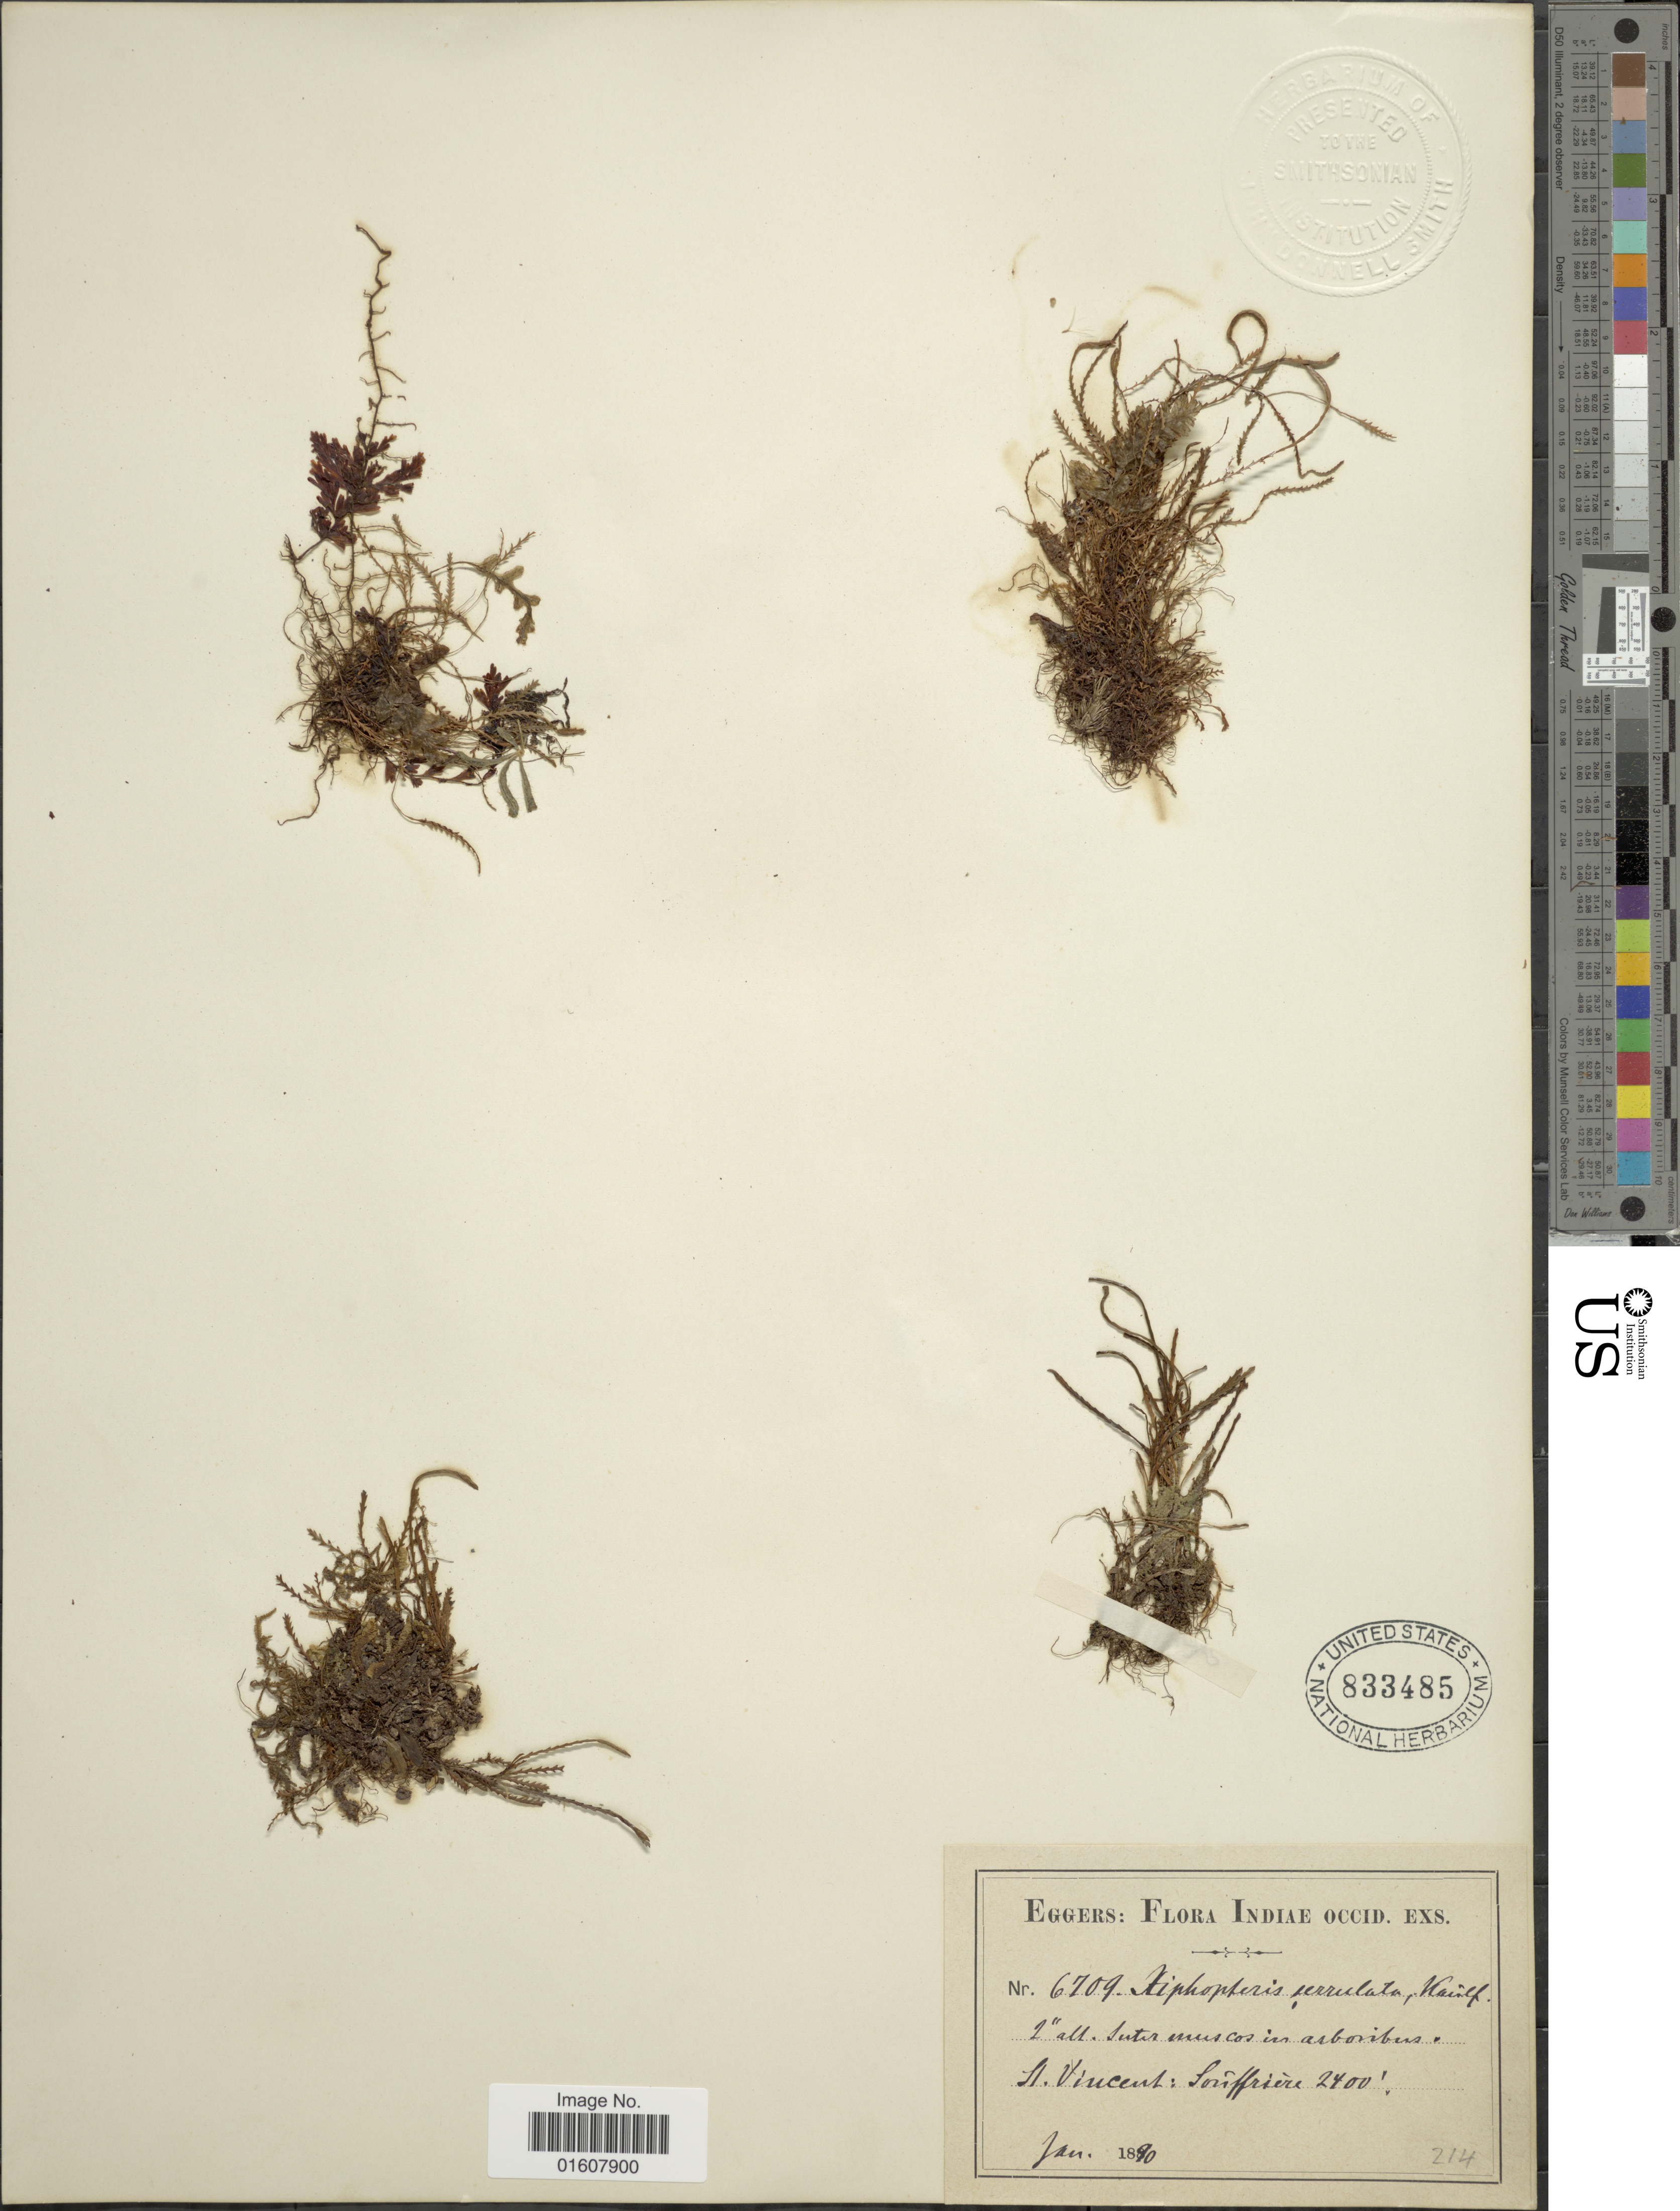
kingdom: Plantae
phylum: Tracheophyta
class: Polypodiopsida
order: Polypodiales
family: Polypodiaceae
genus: Cochlidium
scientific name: Cochlidium serrulatum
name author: (Sw.) L.E. Bishop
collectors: -. Eggers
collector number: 6709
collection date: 1890-01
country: St. Vincent - Grenadines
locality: Indiae Occid. St. Vincent: Souffriere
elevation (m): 732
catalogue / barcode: US 833485